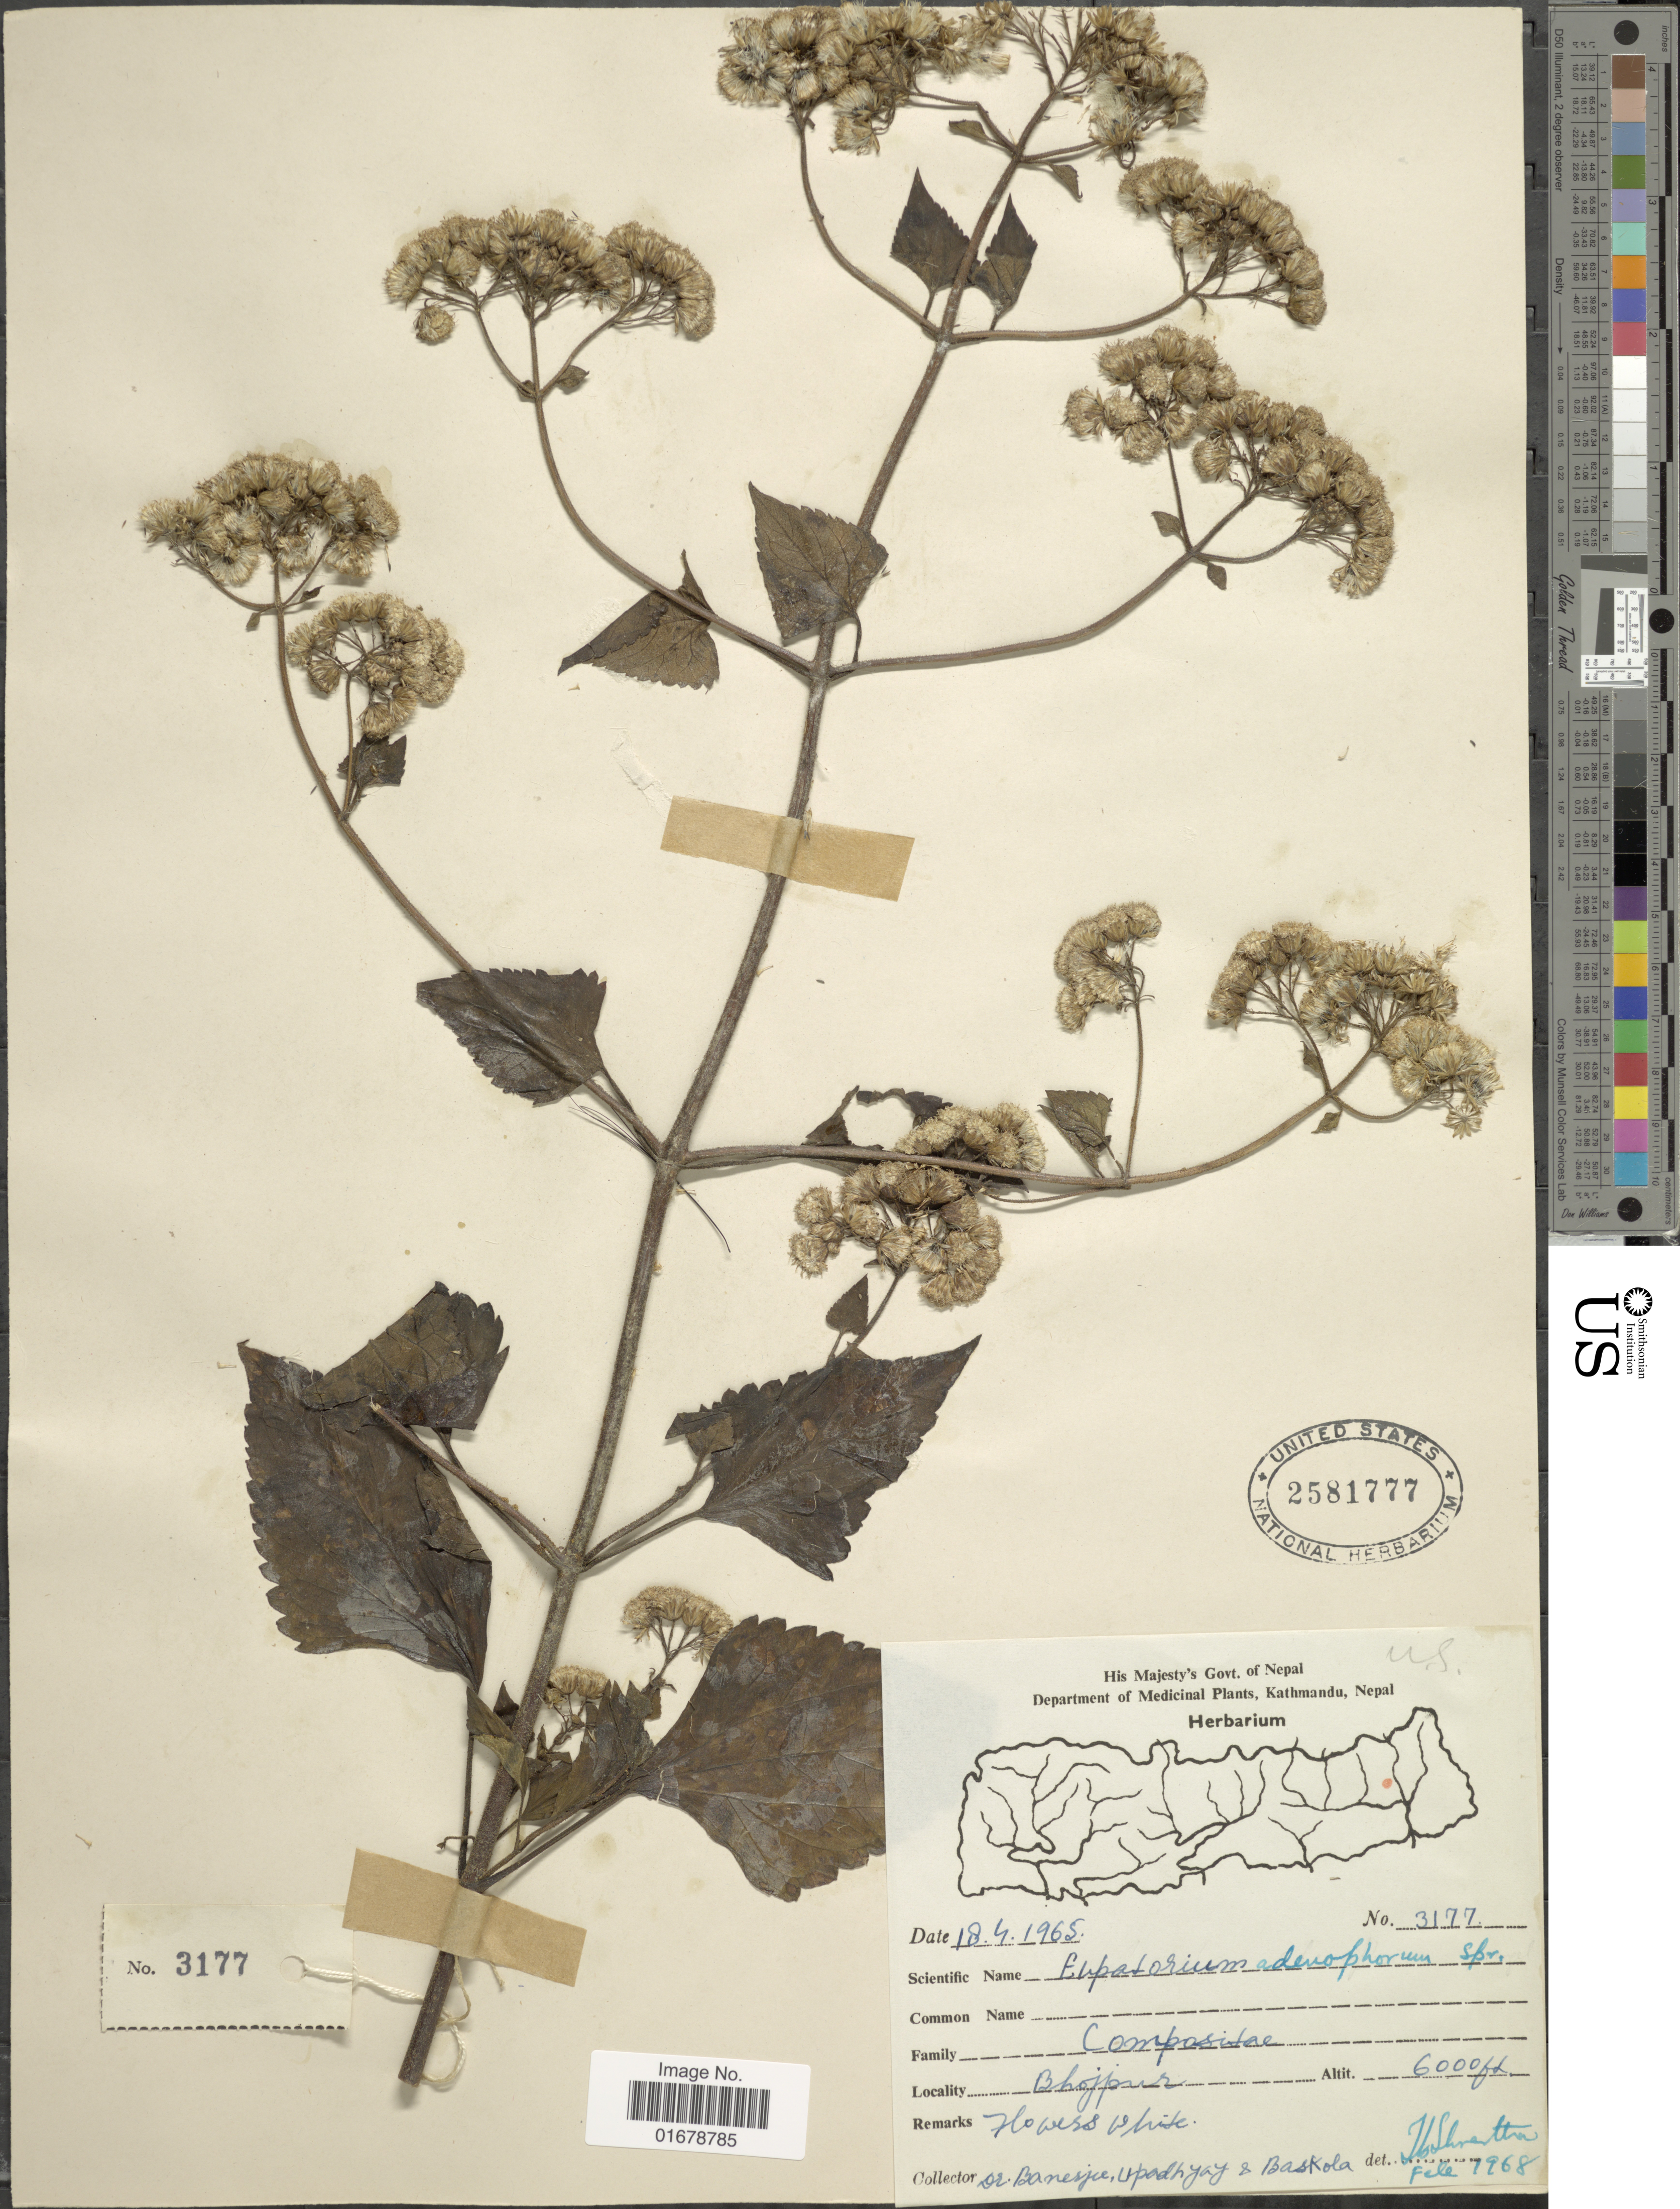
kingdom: Plantae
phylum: Tracheophyta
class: Magnoliopsida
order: Asterales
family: Asteraceae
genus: Ageratina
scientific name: Ageratina adenophora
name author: (Spreng.) R.M. King & H. Rob.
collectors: -. Banerjee, Upadhyay, -- & Baskola, --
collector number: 3177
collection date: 1965-04-18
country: Nepal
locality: Nepal, Bhojpur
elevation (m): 1829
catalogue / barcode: US 2581777